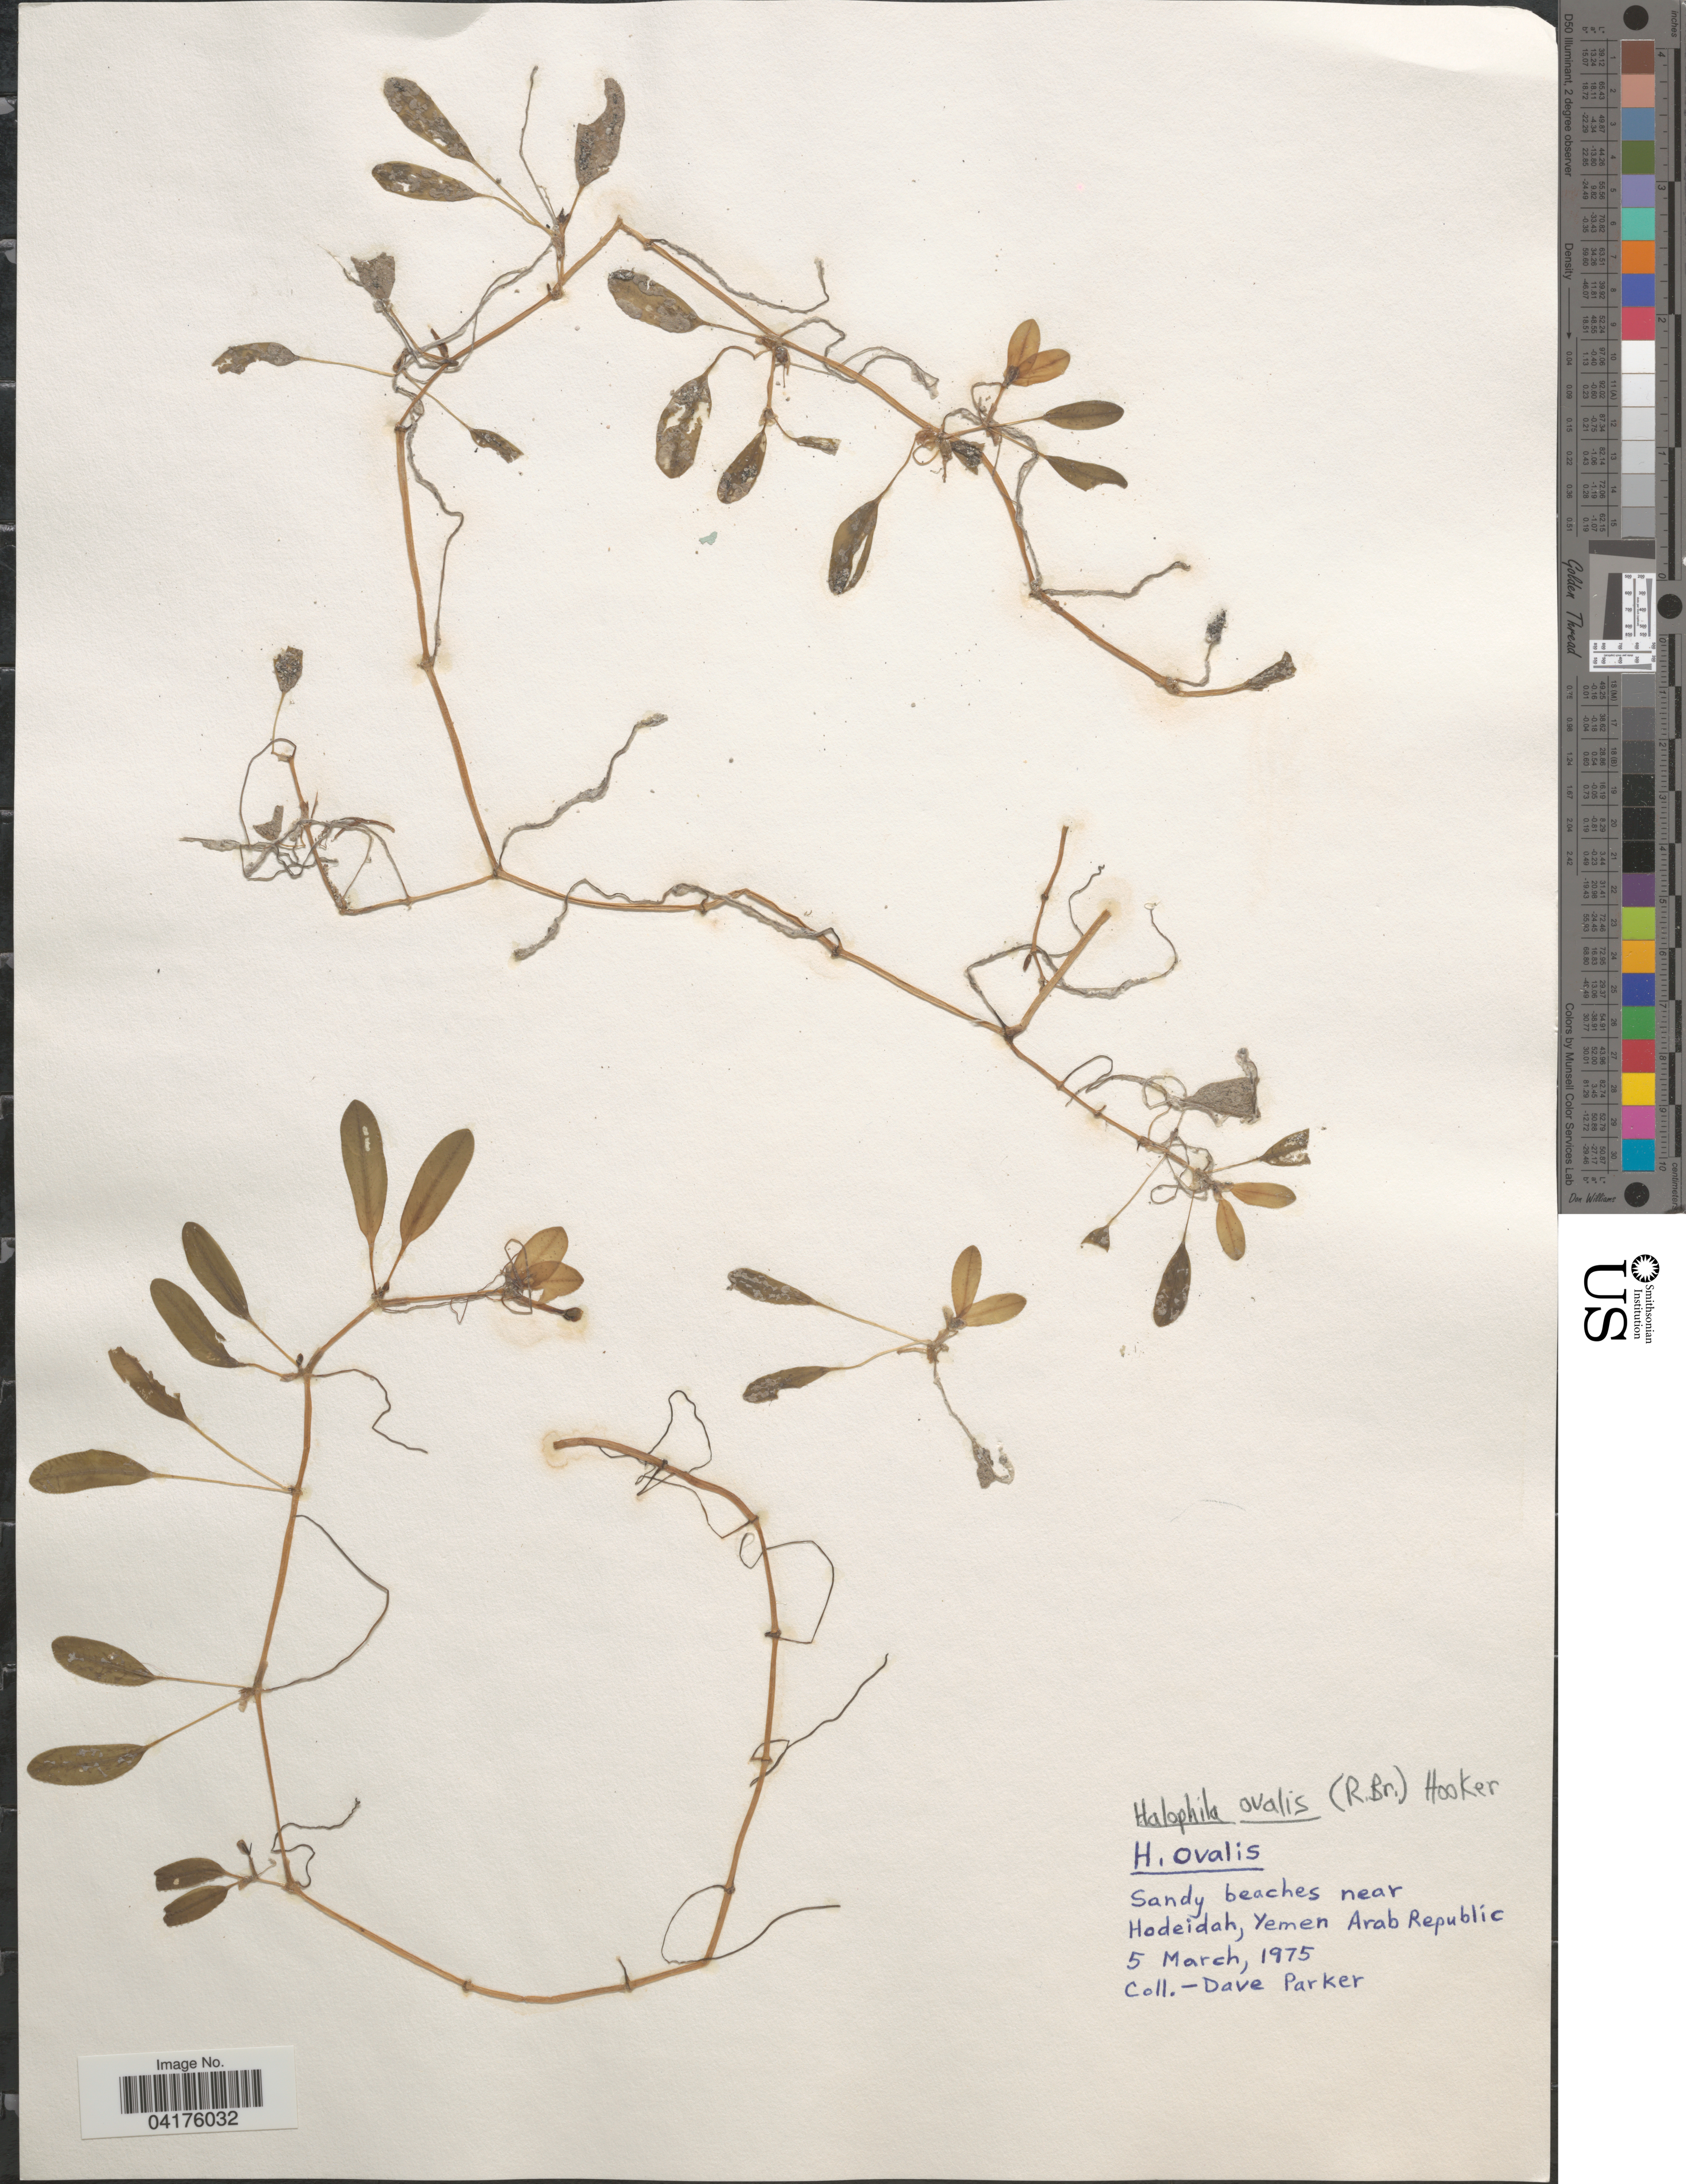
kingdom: Plantae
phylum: Tracheophyta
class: Liliopsida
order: Alismatales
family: Hydrocharitaceae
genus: Halophila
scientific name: Halophila ovalis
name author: (R. Br.) Hook. f.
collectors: D. Parker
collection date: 1975-03-05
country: Yemen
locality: Sandy beaches near Hodeiah, Yemen Arab Republic.